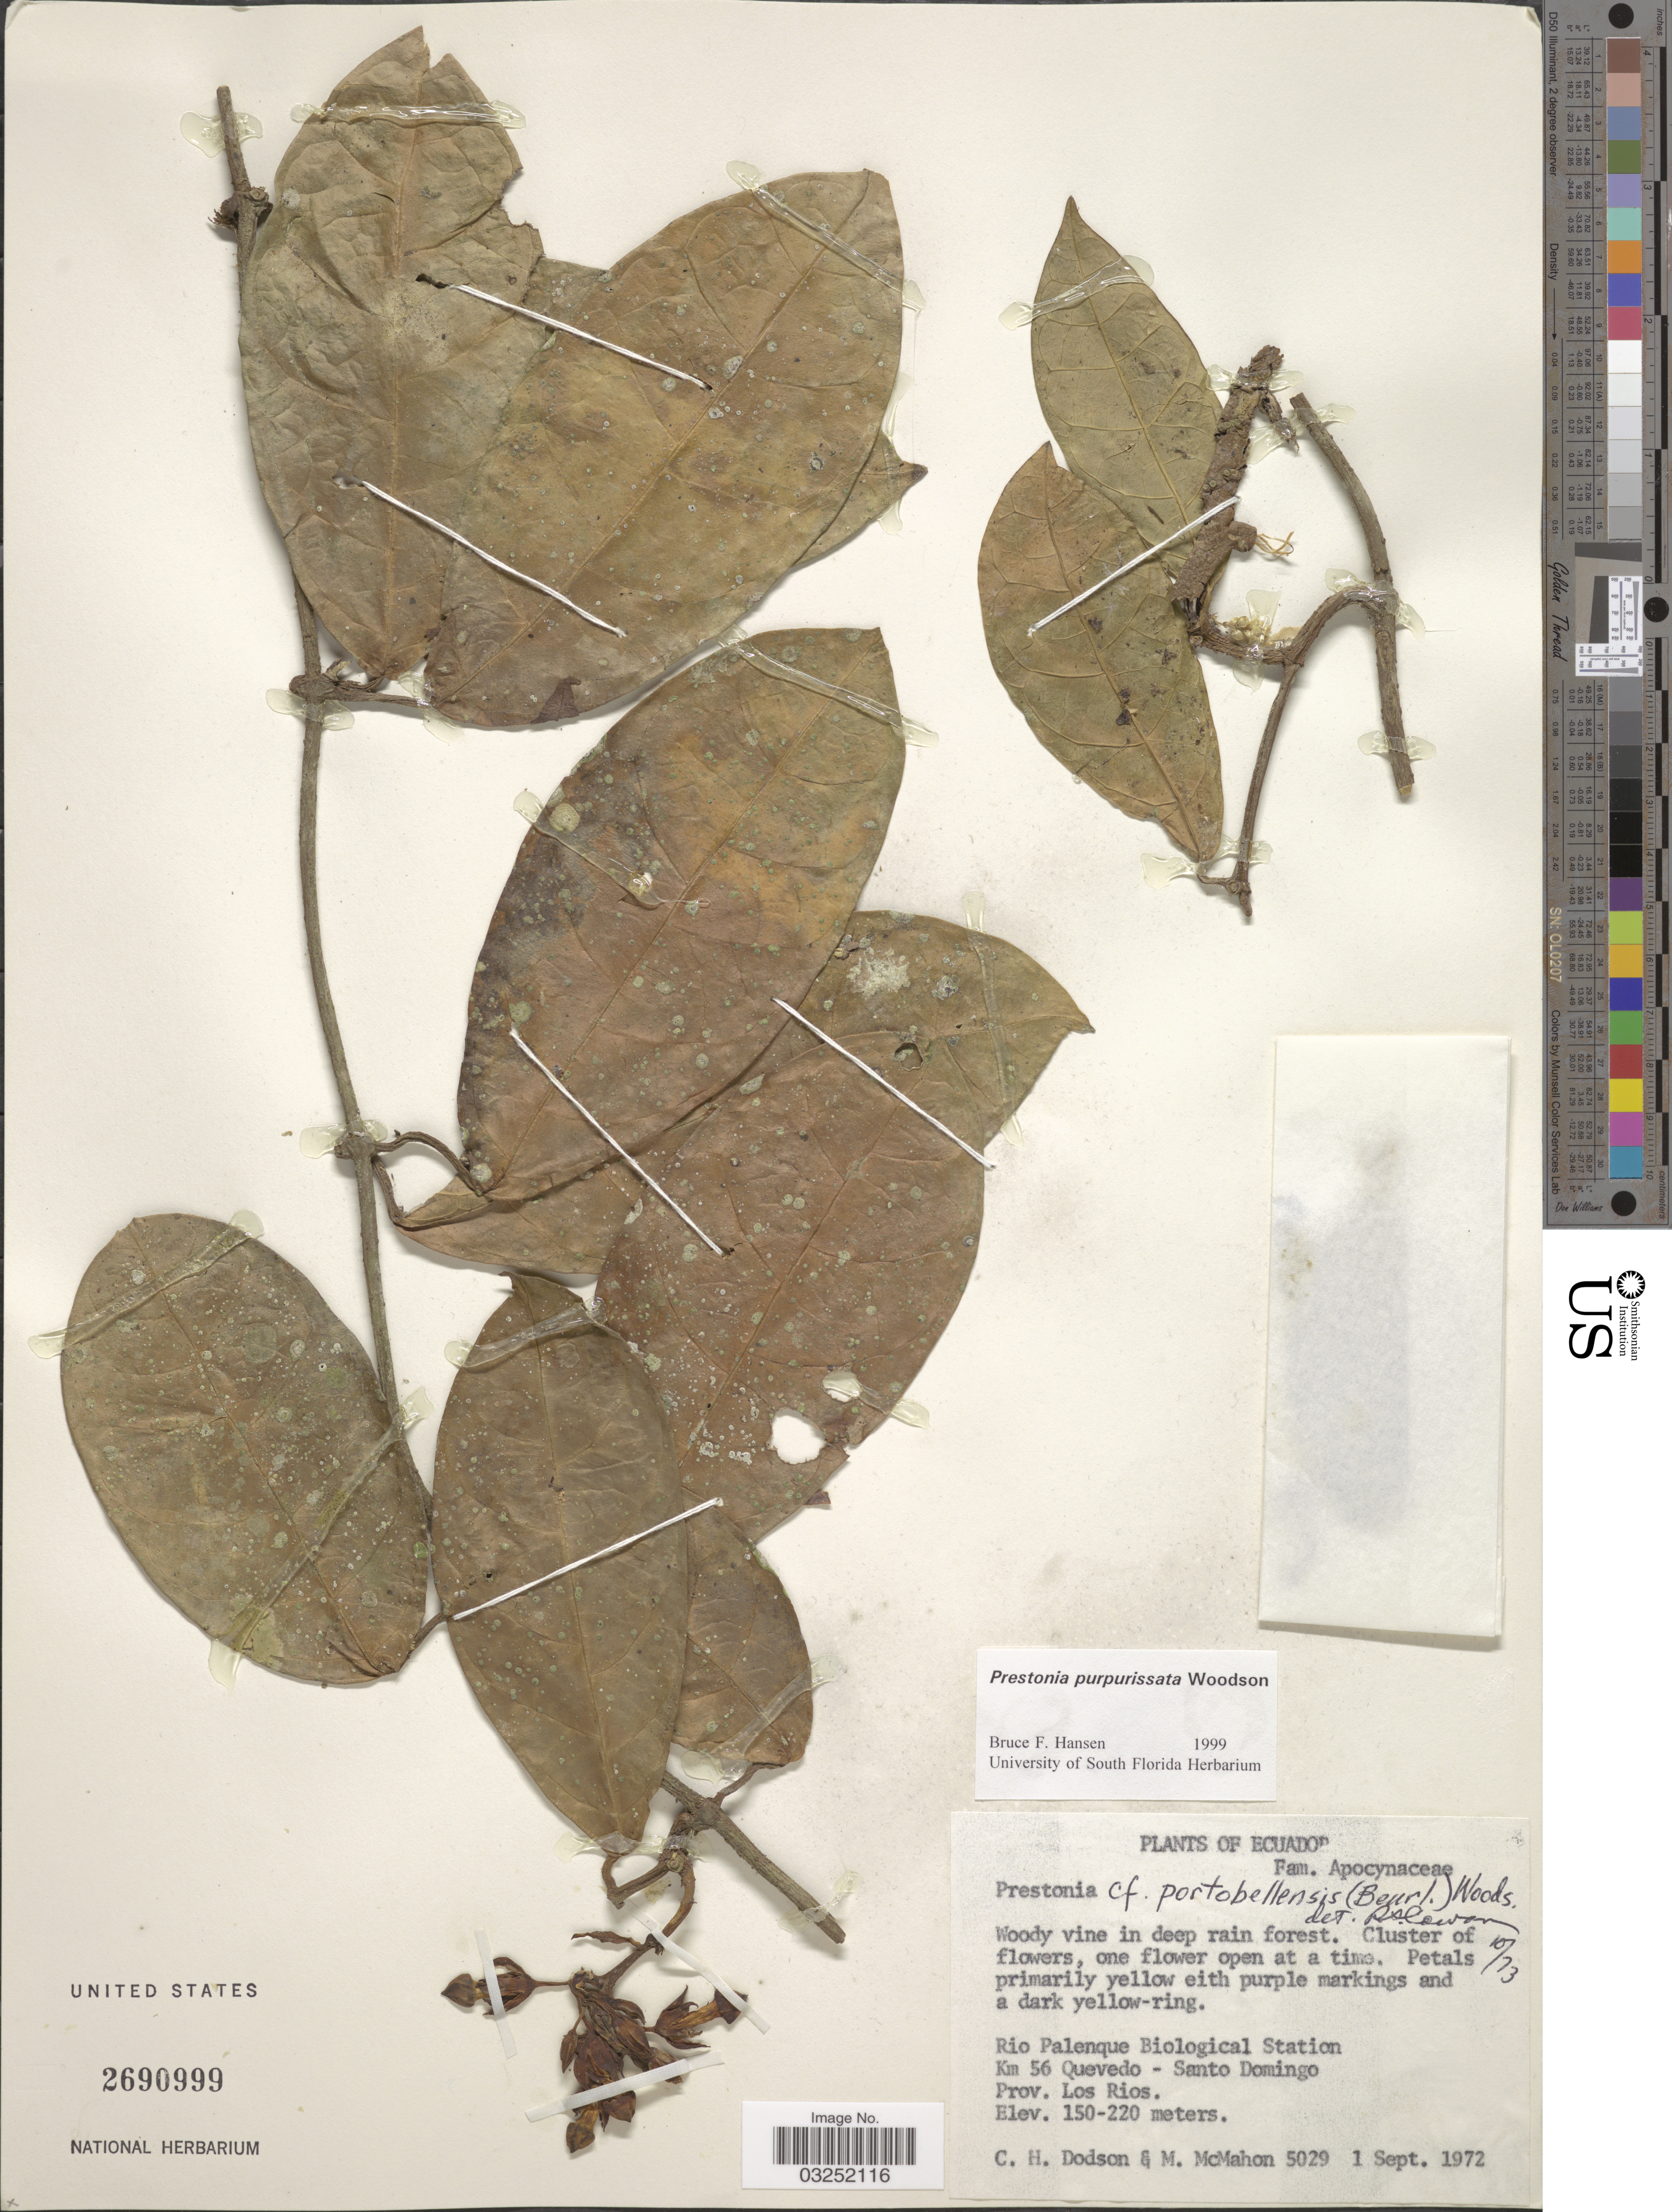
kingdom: Plantae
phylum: Tracheophyta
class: Magnoliopsida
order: Gentianales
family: Apocynaceae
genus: Prestonia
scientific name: Prestonia purpurissata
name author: Woodson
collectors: C. H. Dodson & M. McMahon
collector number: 5029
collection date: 1972-09-01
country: Ecuador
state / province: Los Ríos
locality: Rio Palenque Biological Station, Km 56 Quevedo - Santo Domingo, Prov. Los Rios.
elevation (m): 150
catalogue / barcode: US 2690999